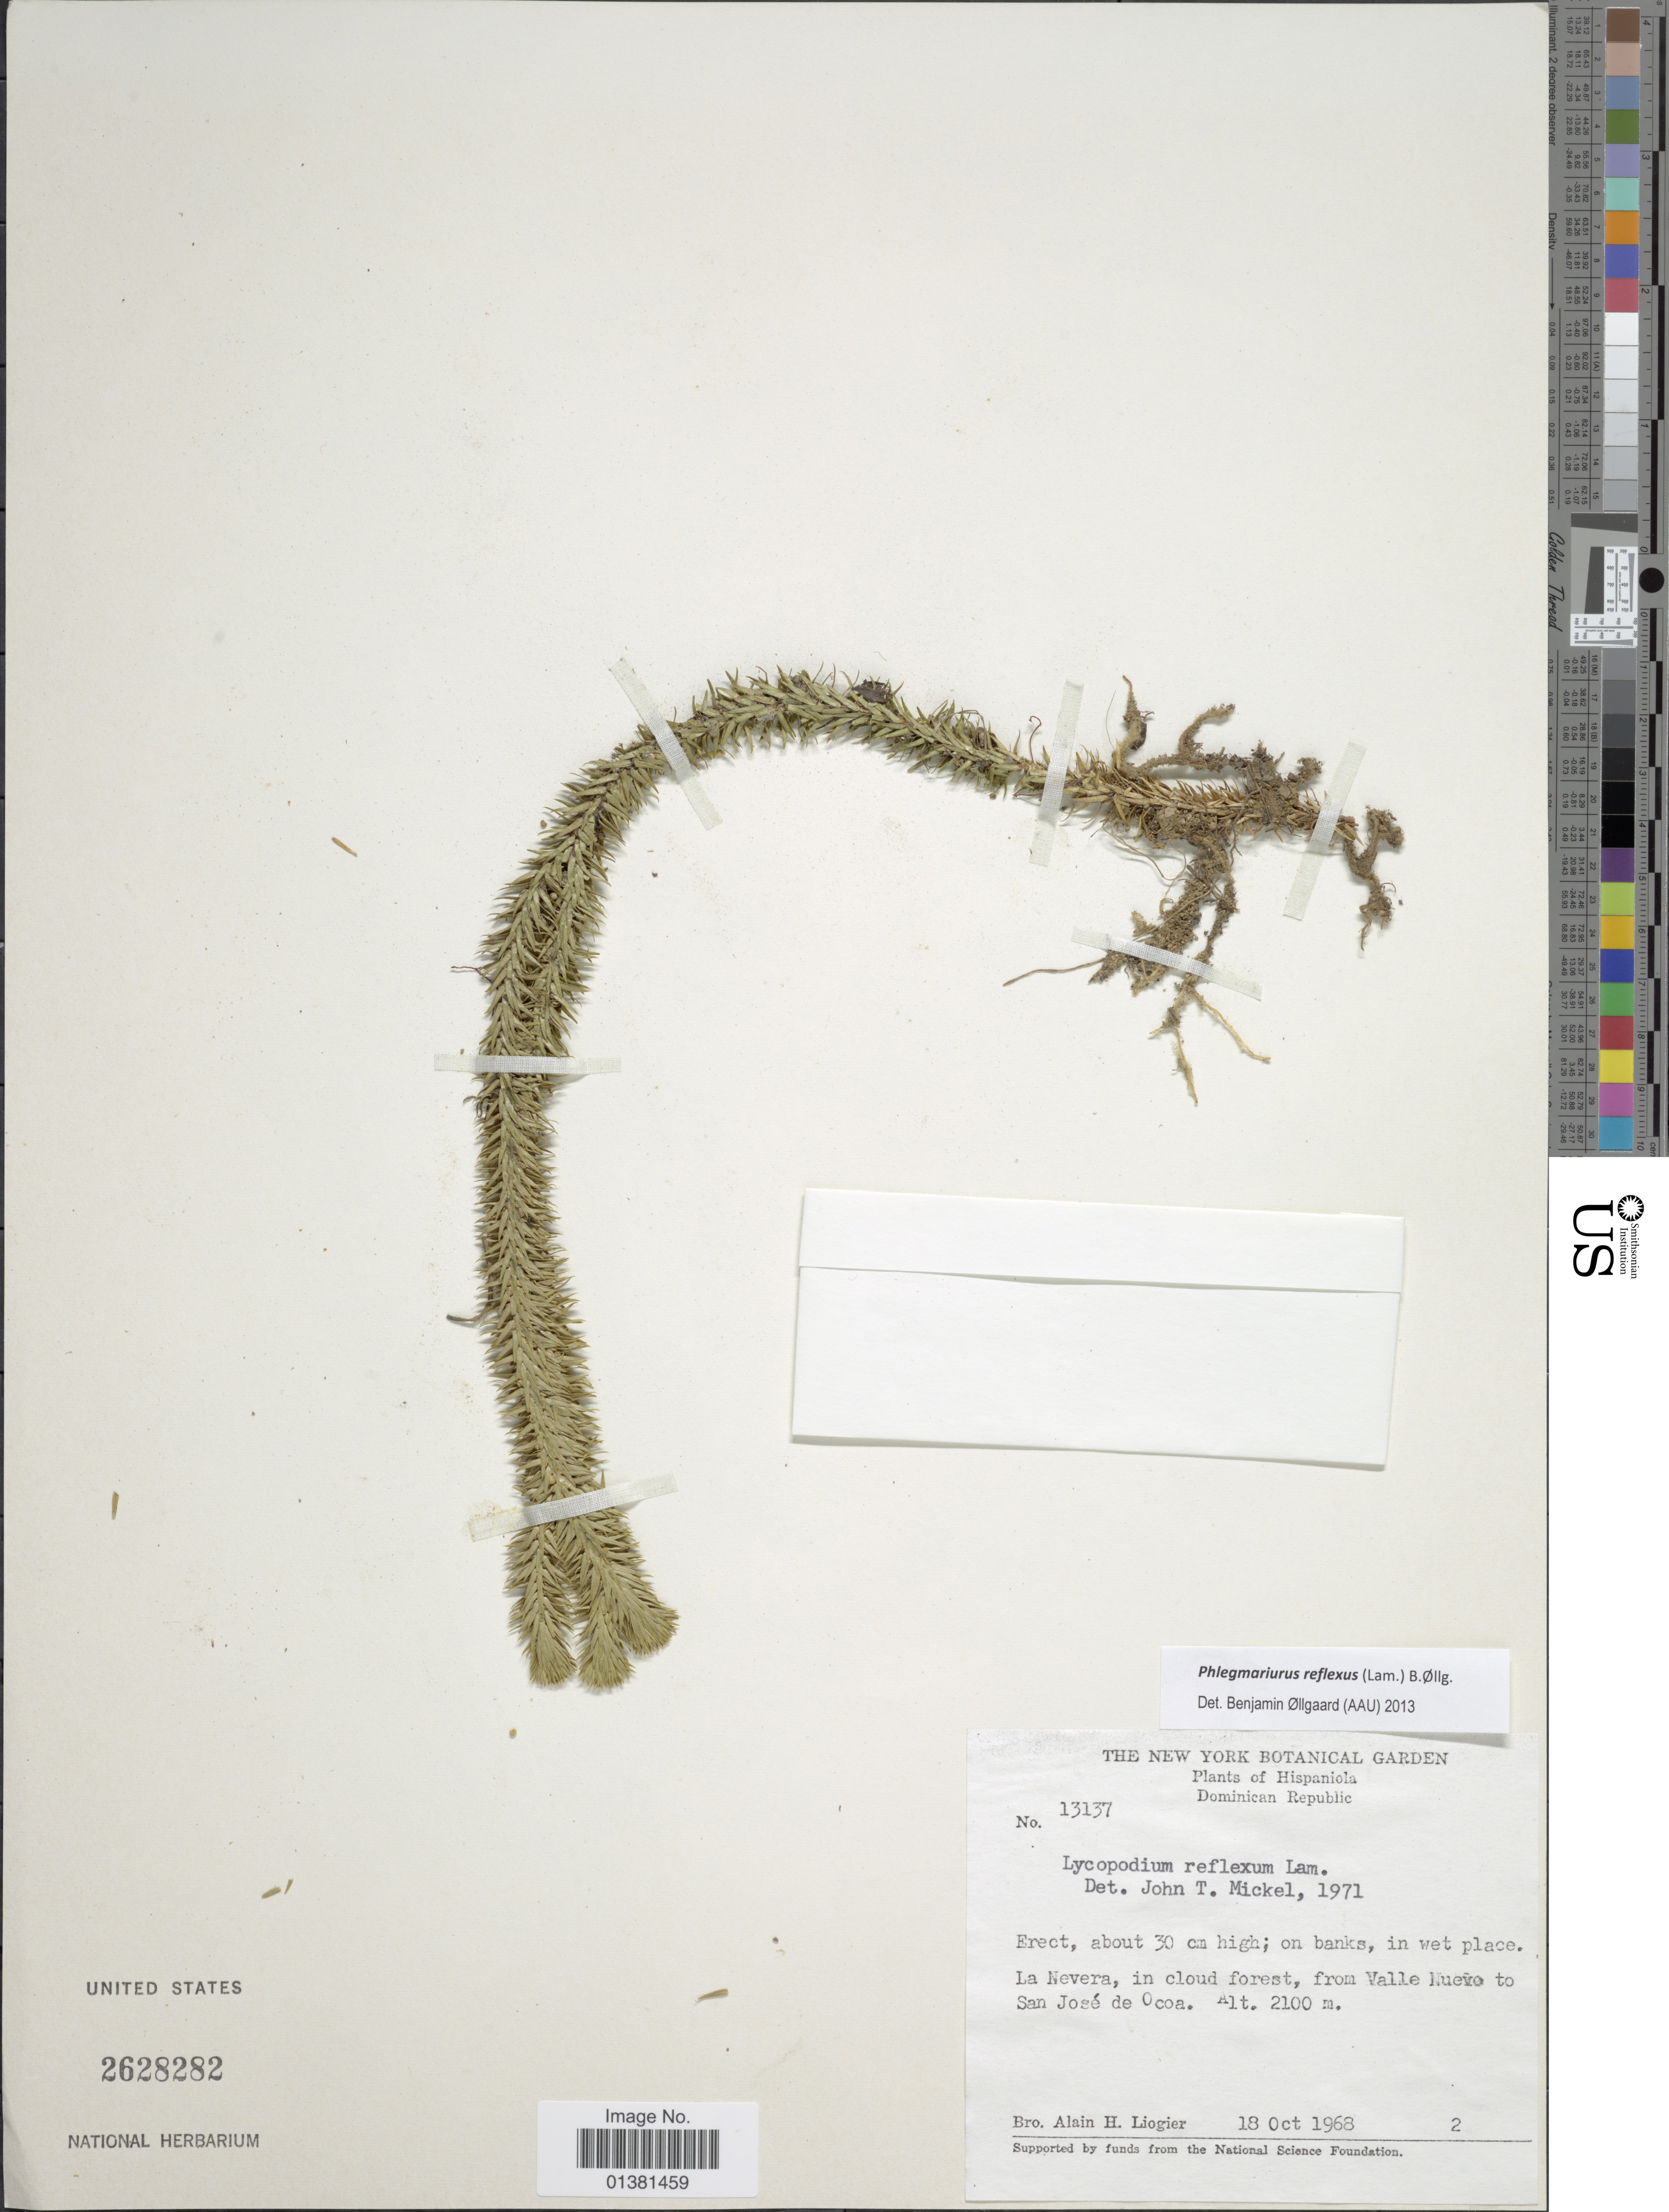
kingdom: Plantae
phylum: Tracheophyta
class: Lycopodiopsida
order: Lycopodiales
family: Lycopodiaceae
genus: Phlegmariurus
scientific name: Phlegmariurus reflexus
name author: (Lam.) B. Øllg.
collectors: A. H. Liogier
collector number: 13137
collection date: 1968-10-18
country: Dominican Republic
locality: Hispaniola, La Nevera, in cloud forest, from Valle Nuevo to San José de Ocoa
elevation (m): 2100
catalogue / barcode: US 2628282